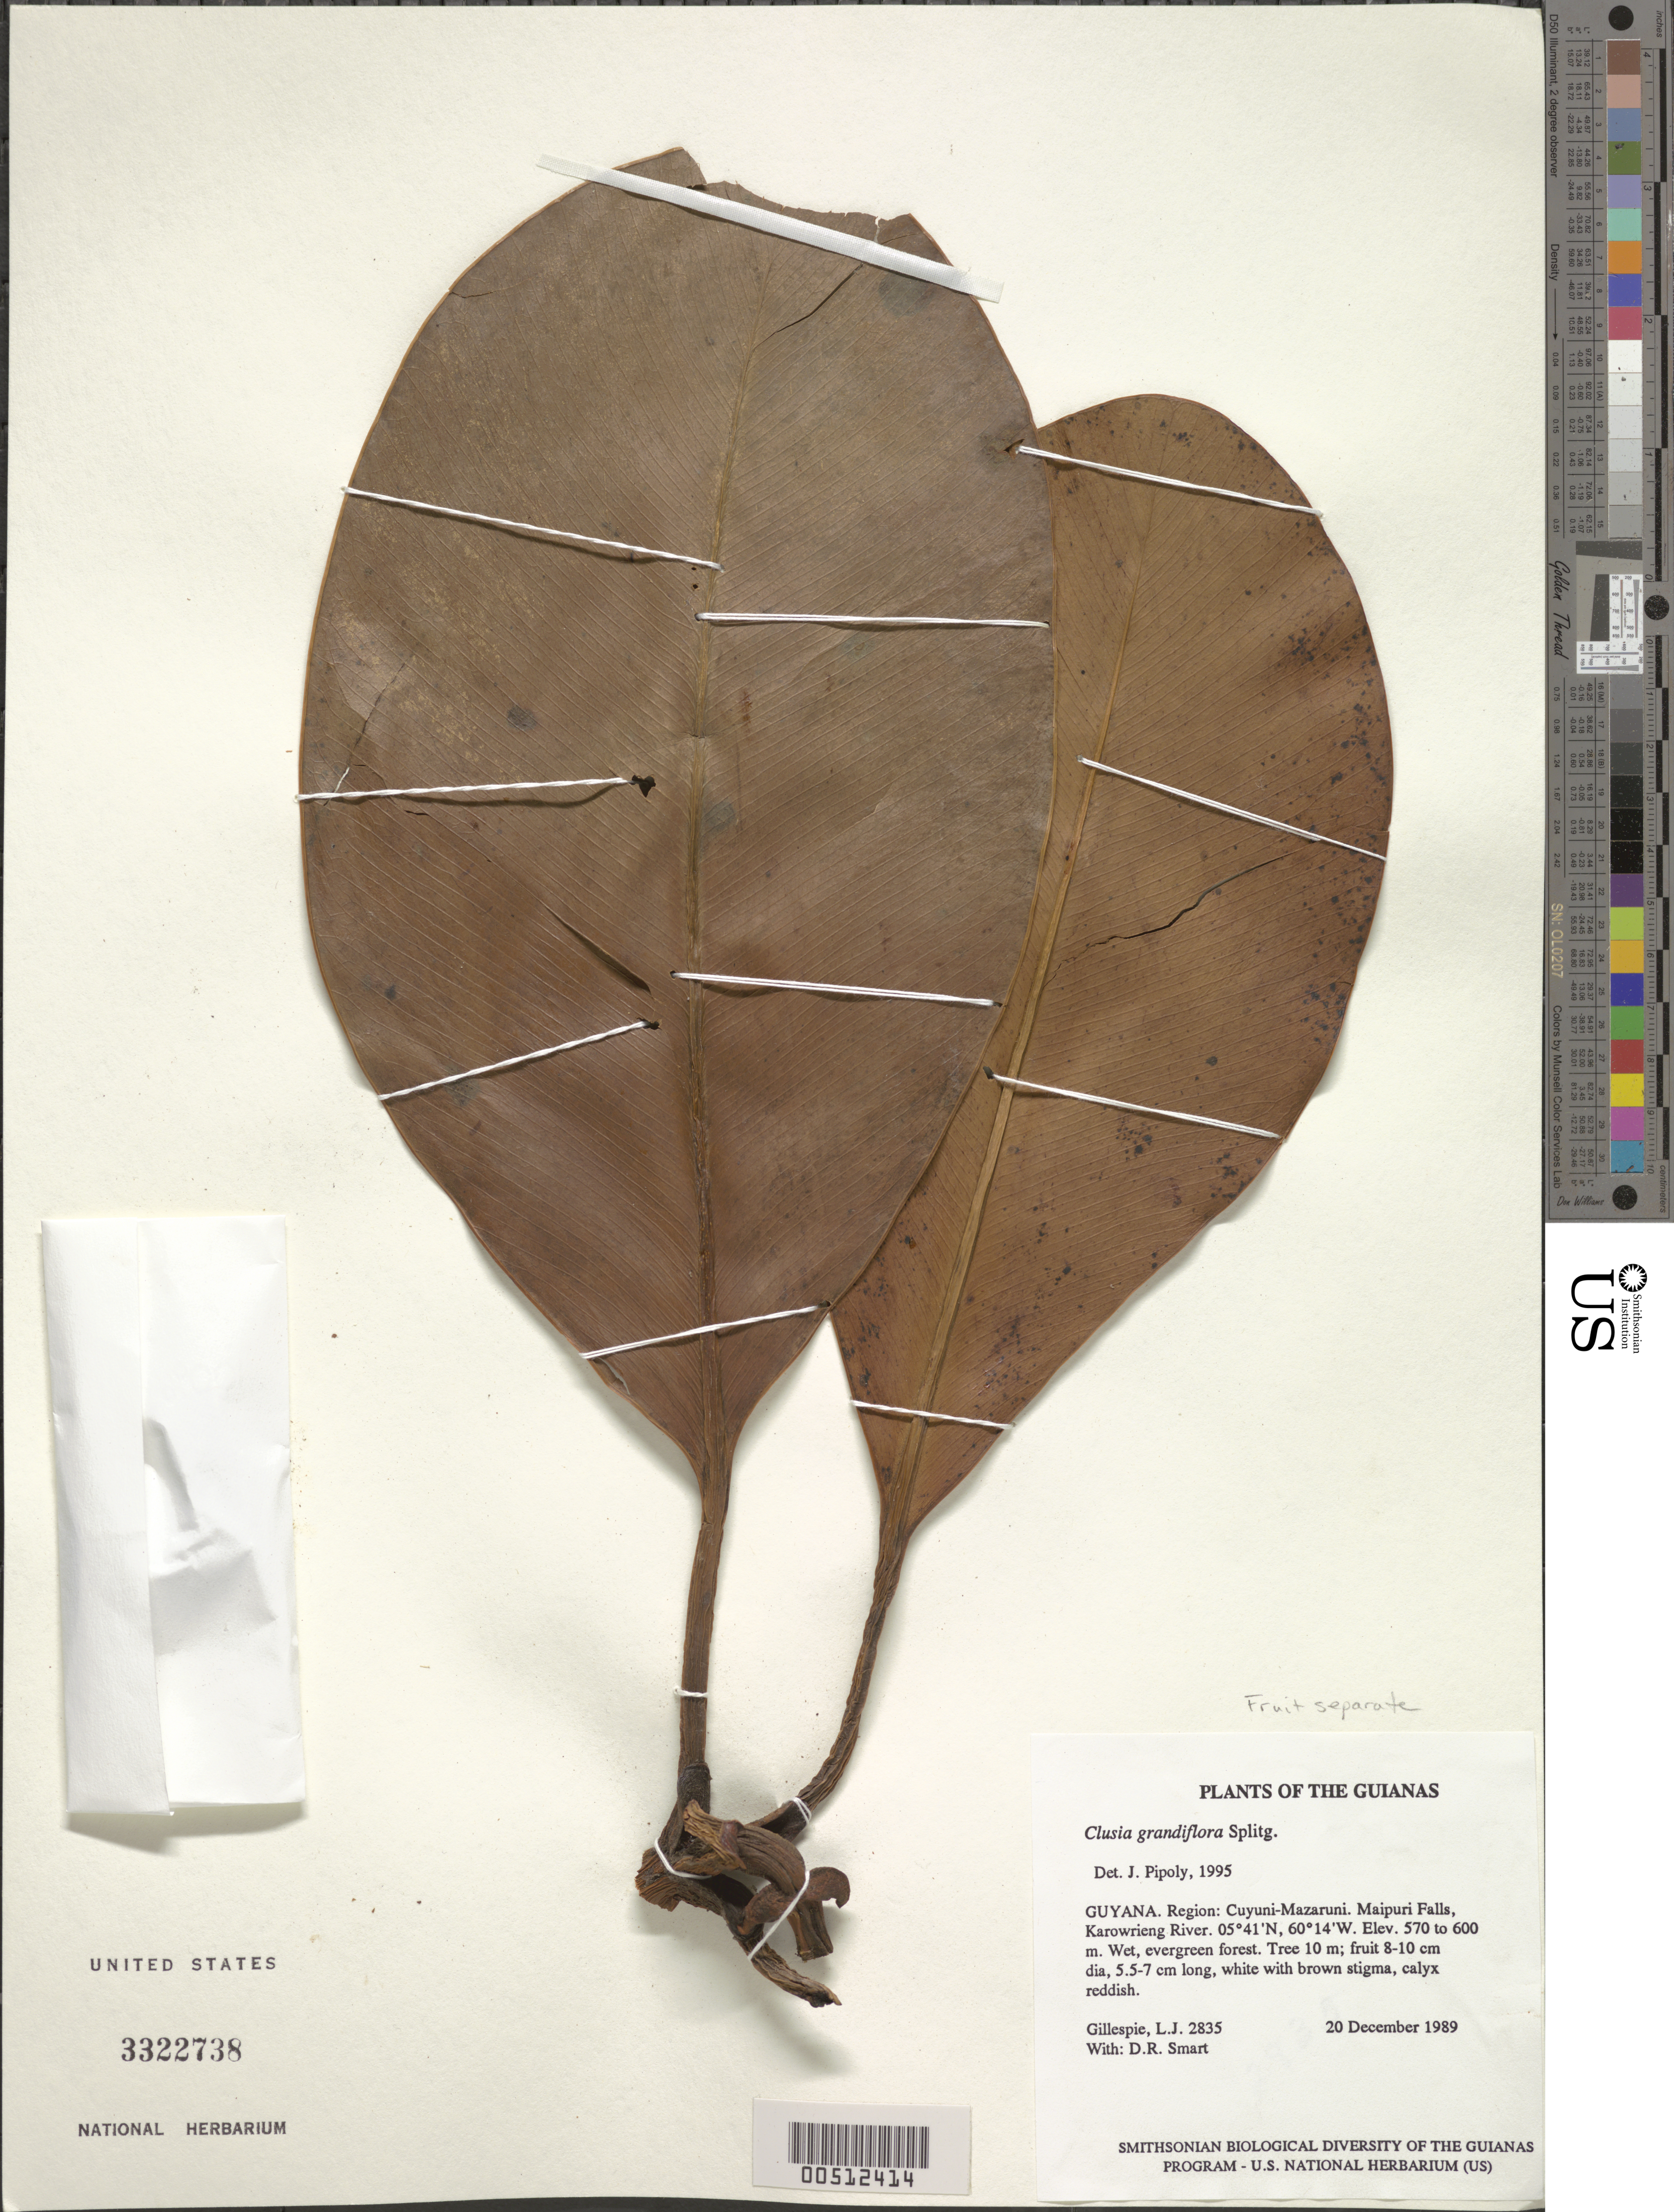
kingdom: Plantae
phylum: Tracheophyta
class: Magnoliopsida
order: Malpighiales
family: Clusiaceae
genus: Clusia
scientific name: Clusia grandiflora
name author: Splitg.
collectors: L. Gillespie & D. R. Smart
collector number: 2835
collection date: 1989-12-20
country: Guyana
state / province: Cuyuni-Mazaruni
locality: Region: Cuyuni-Mazaruni. Maipuri Falls, Karowrieng River.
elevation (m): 570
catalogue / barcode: US 3322738